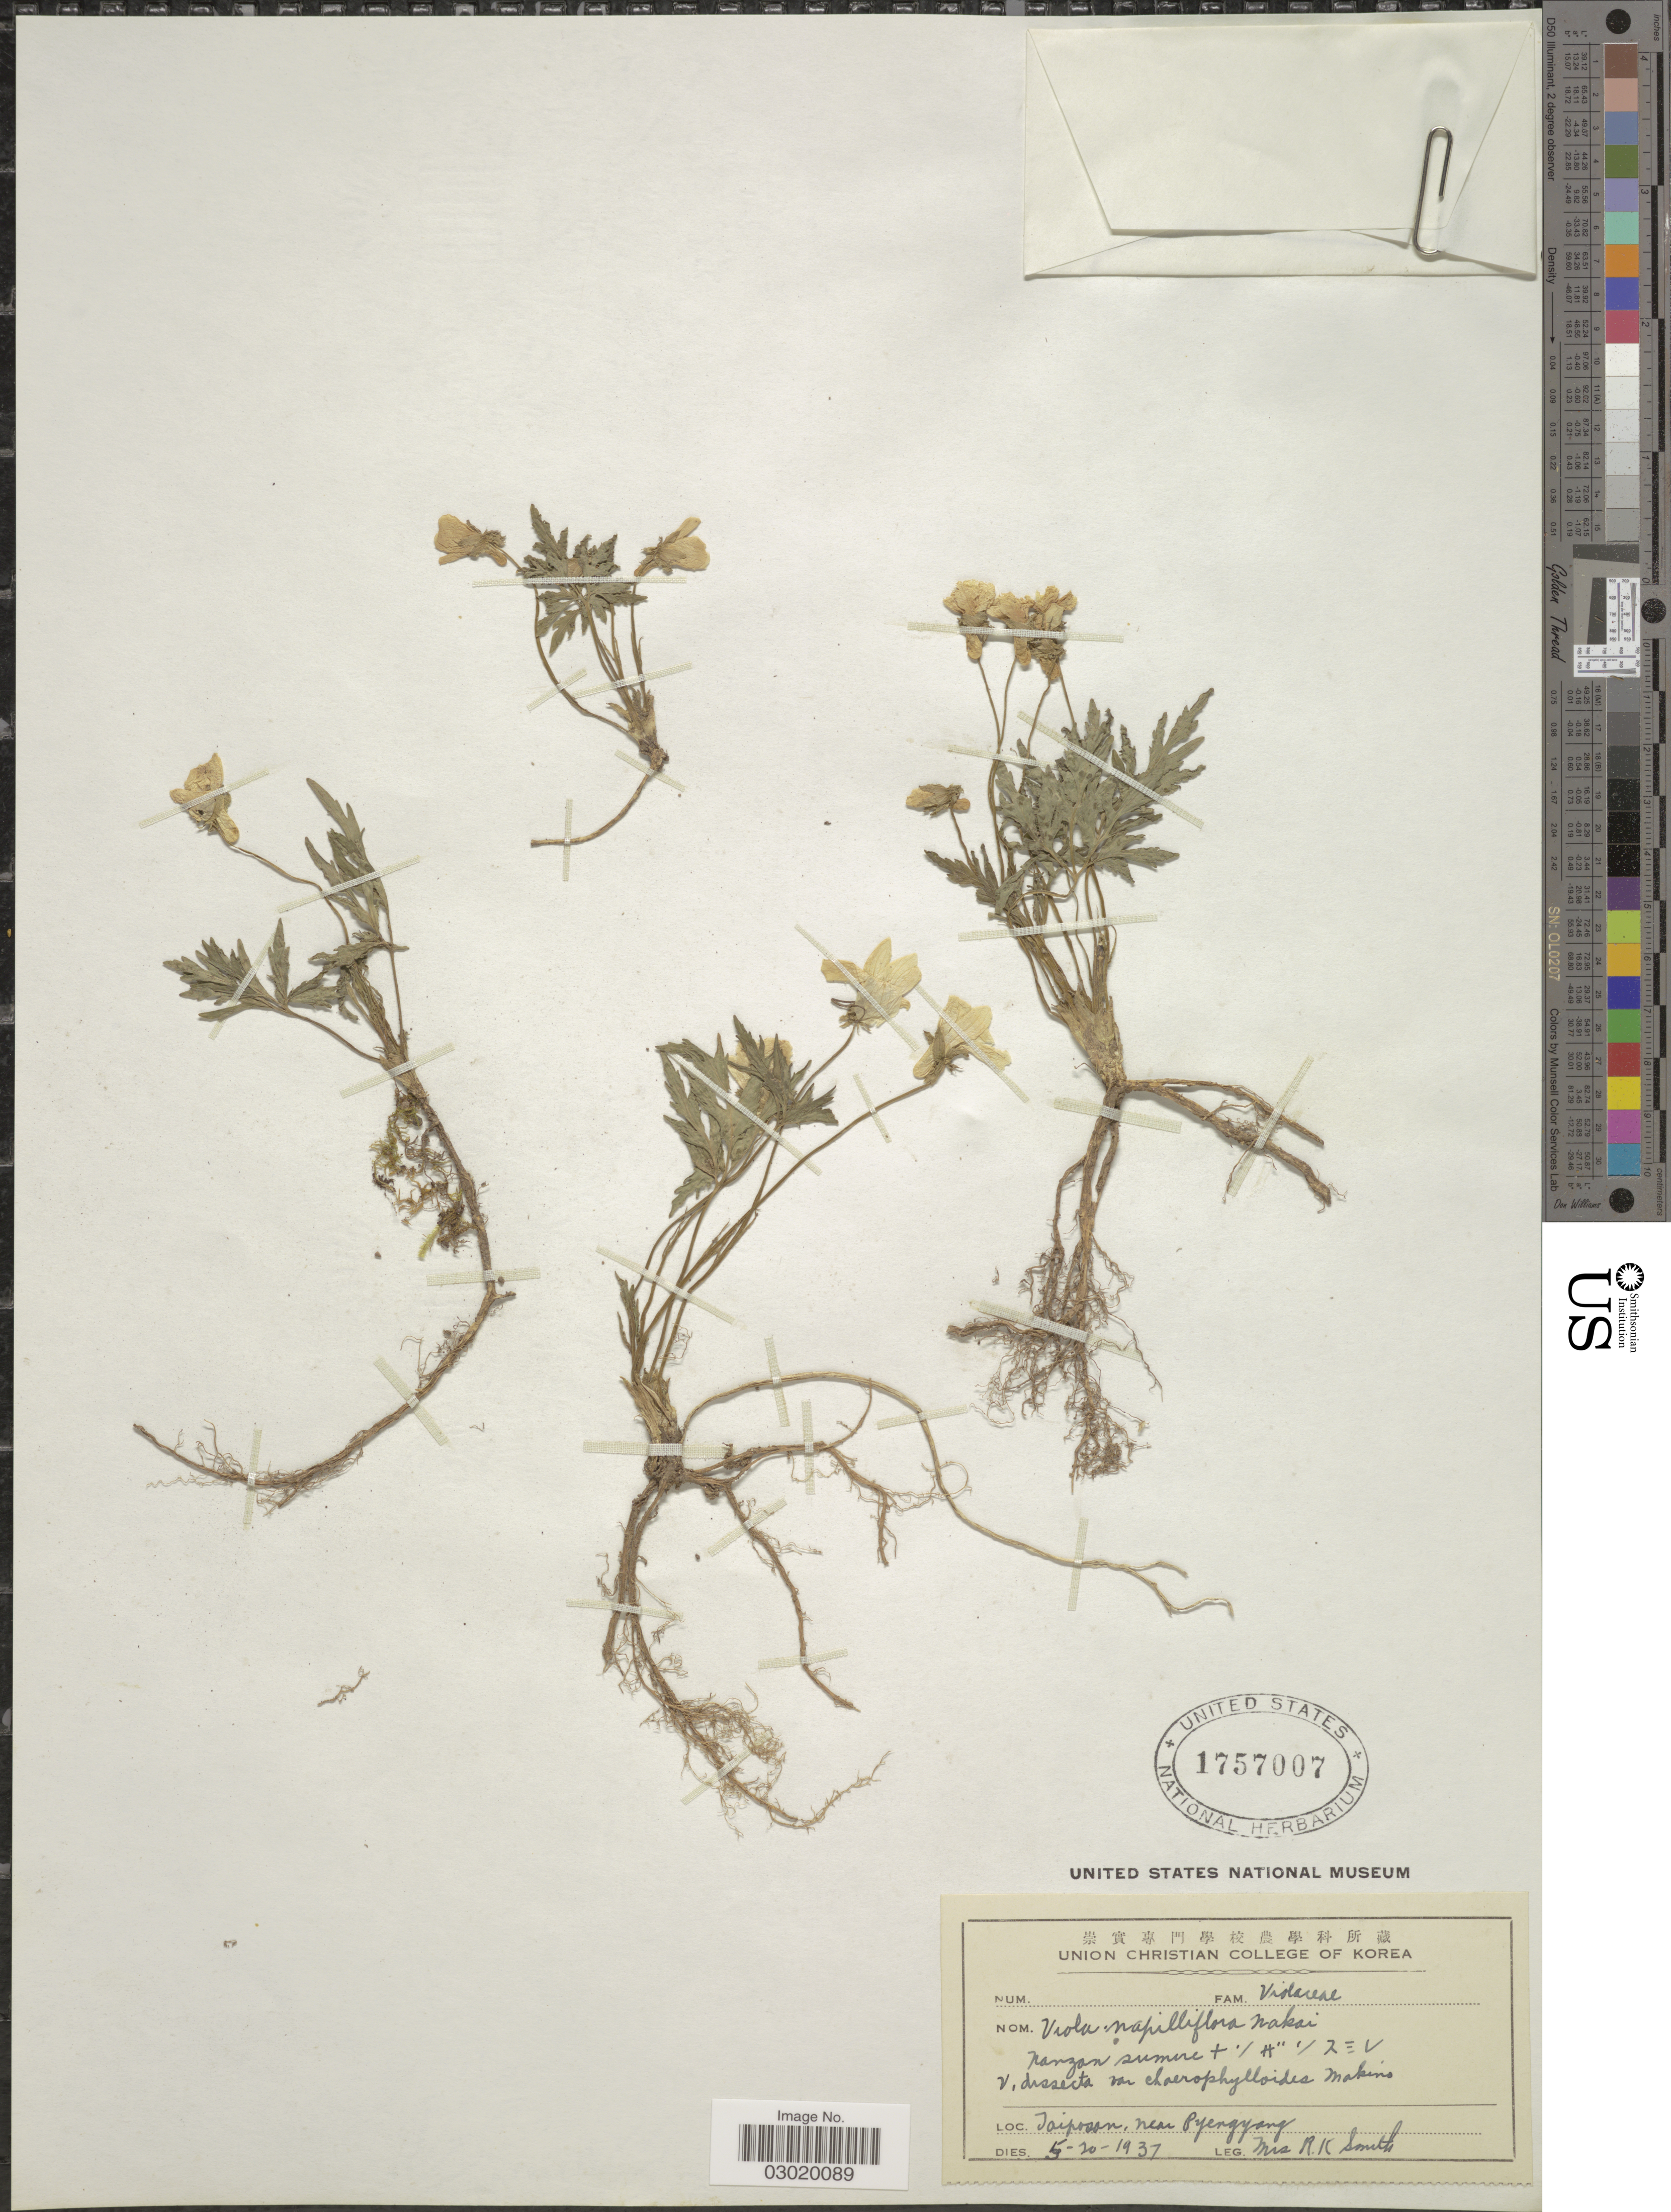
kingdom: Plantae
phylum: Tracheophyta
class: Magnoliopsida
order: Malpighiales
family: Violaceae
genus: Viola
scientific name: Viola napellifolia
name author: Nakai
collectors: R. Smith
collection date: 1937-05-20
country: North Korea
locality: Taiposon, near Pyengyang.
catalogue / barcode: US 1757007